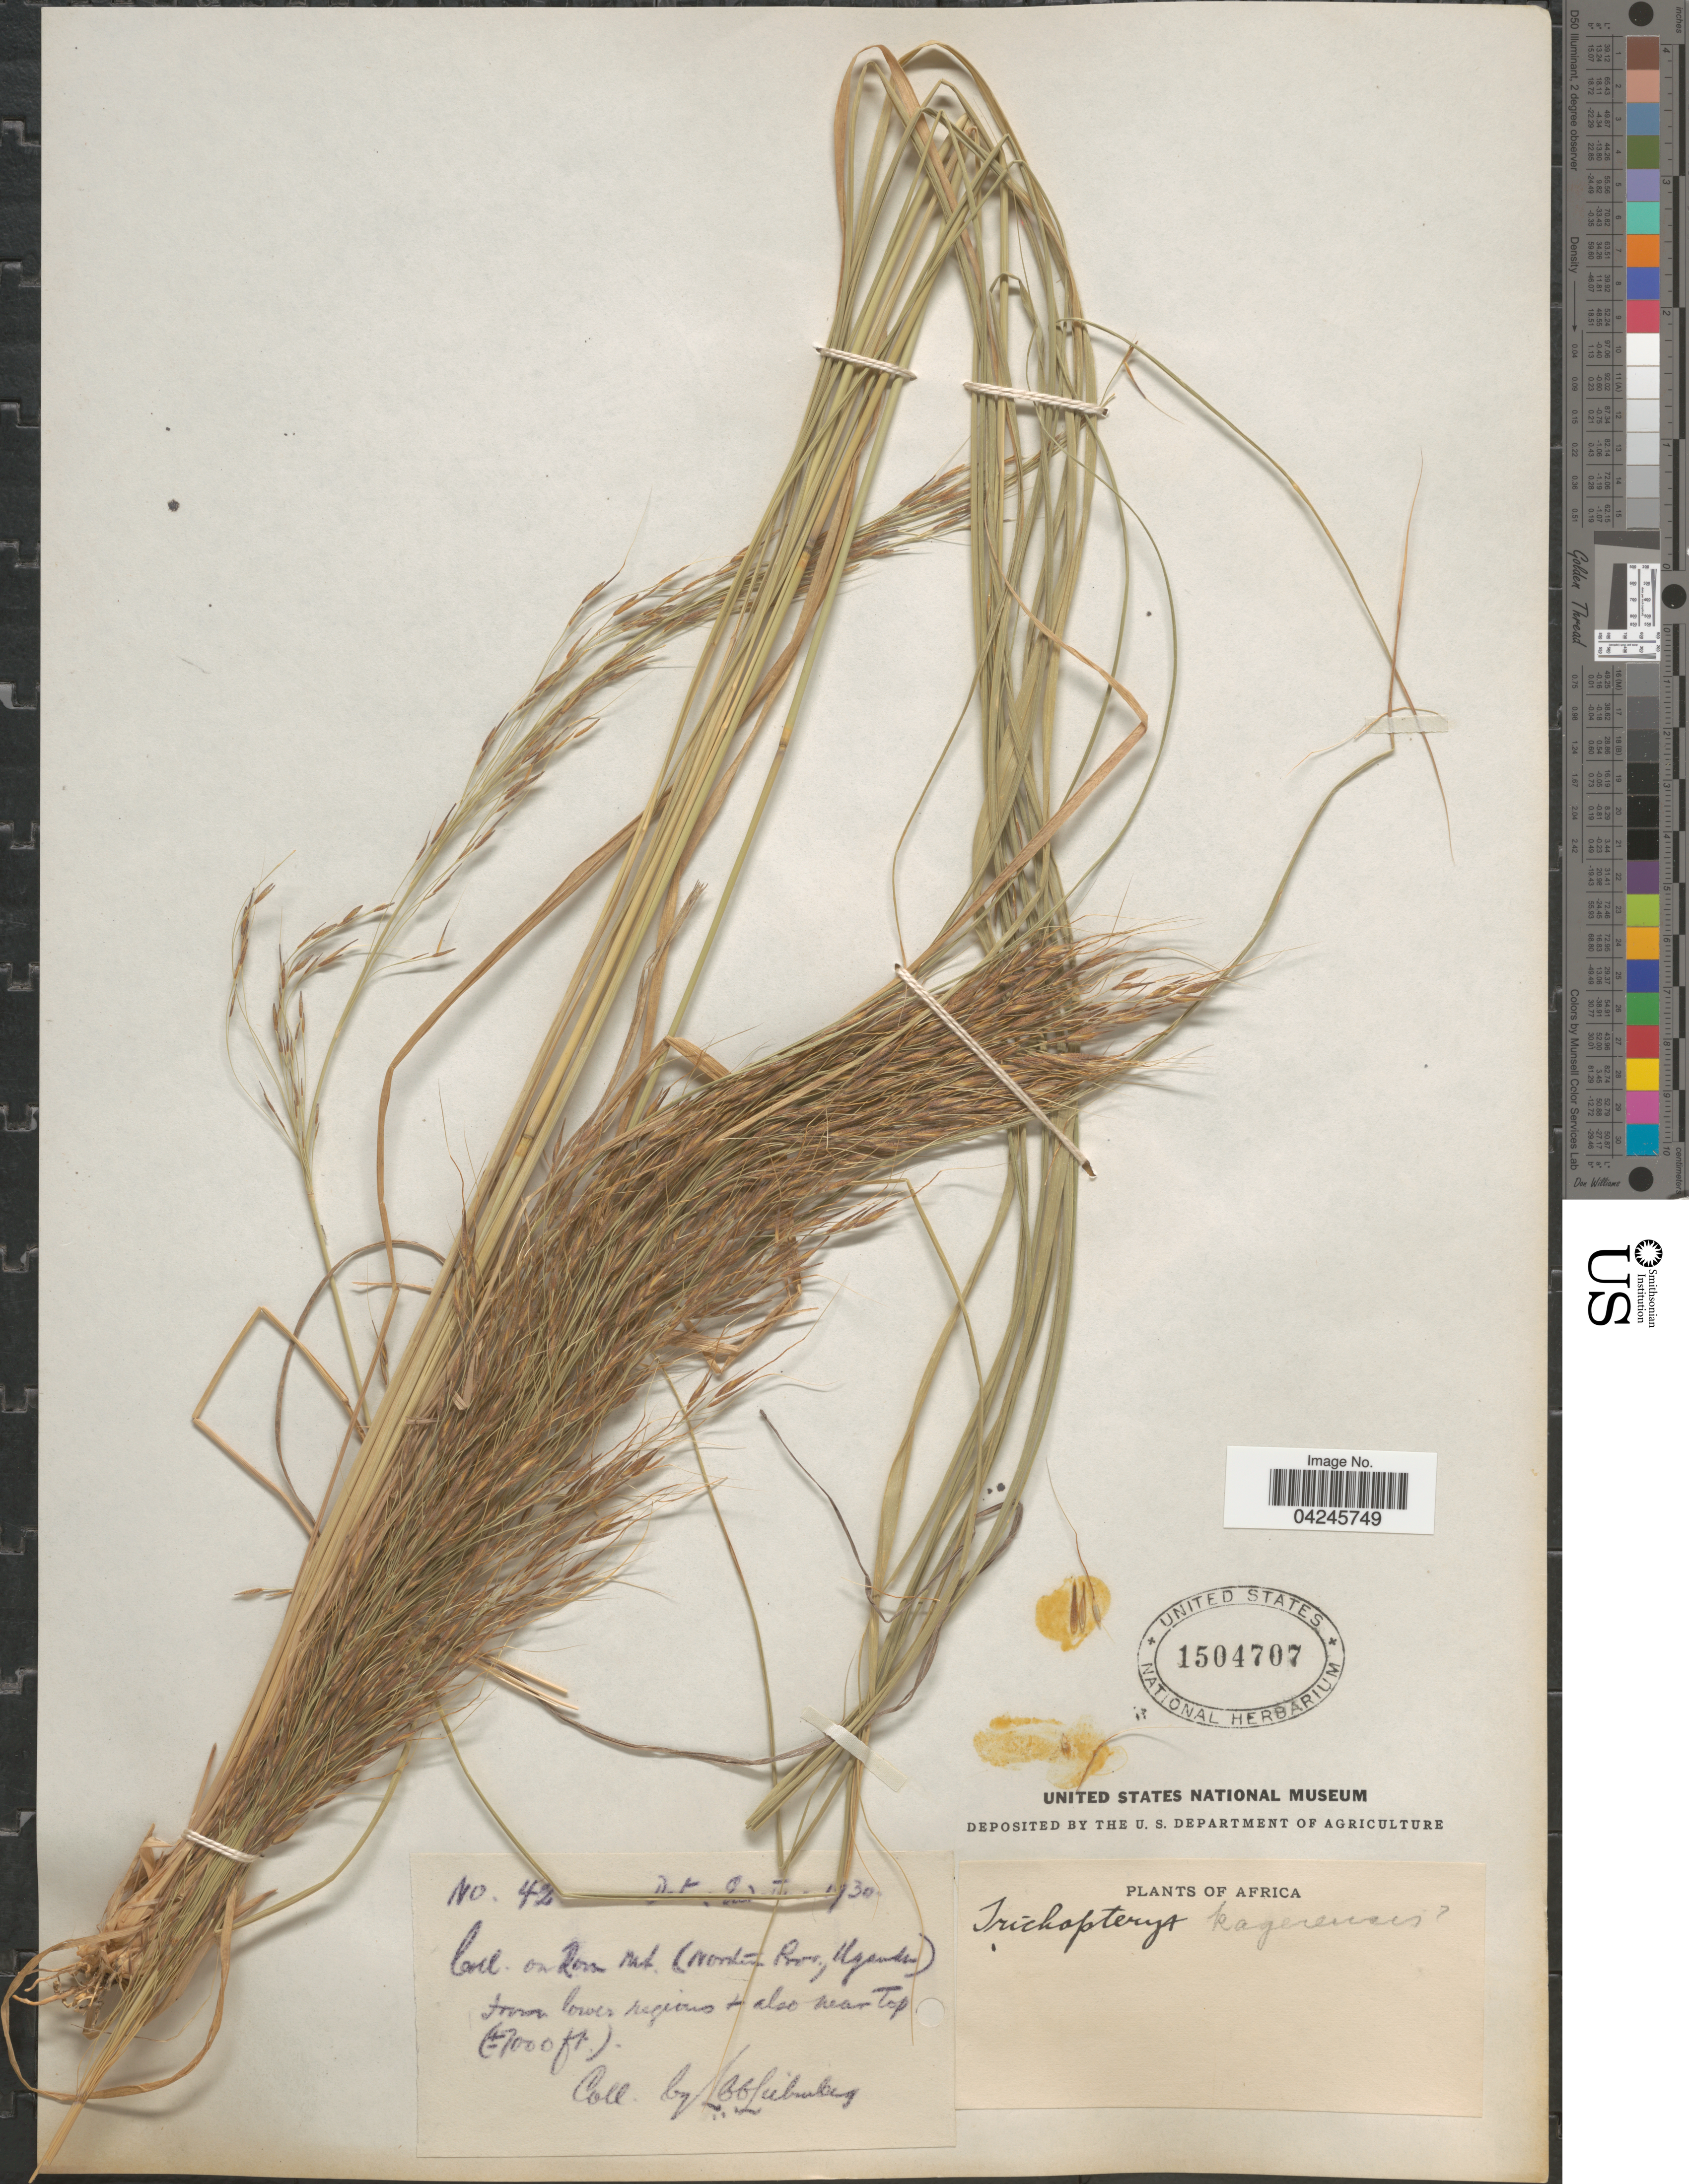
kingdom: Plantae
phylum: Tracheophyta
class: Liliopsida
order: Poales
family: Poaceae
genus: Loudetia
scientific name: Loudetia kagerensis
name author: (K. Schum.) Hutch.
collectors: L. Leibenberg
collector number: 42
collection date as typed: ! 1930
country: Uganda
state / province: Northern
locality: On Rom Mt. (Northern Prov.) from lower regions & also near top.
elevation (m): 2134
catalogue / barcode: US 1504707